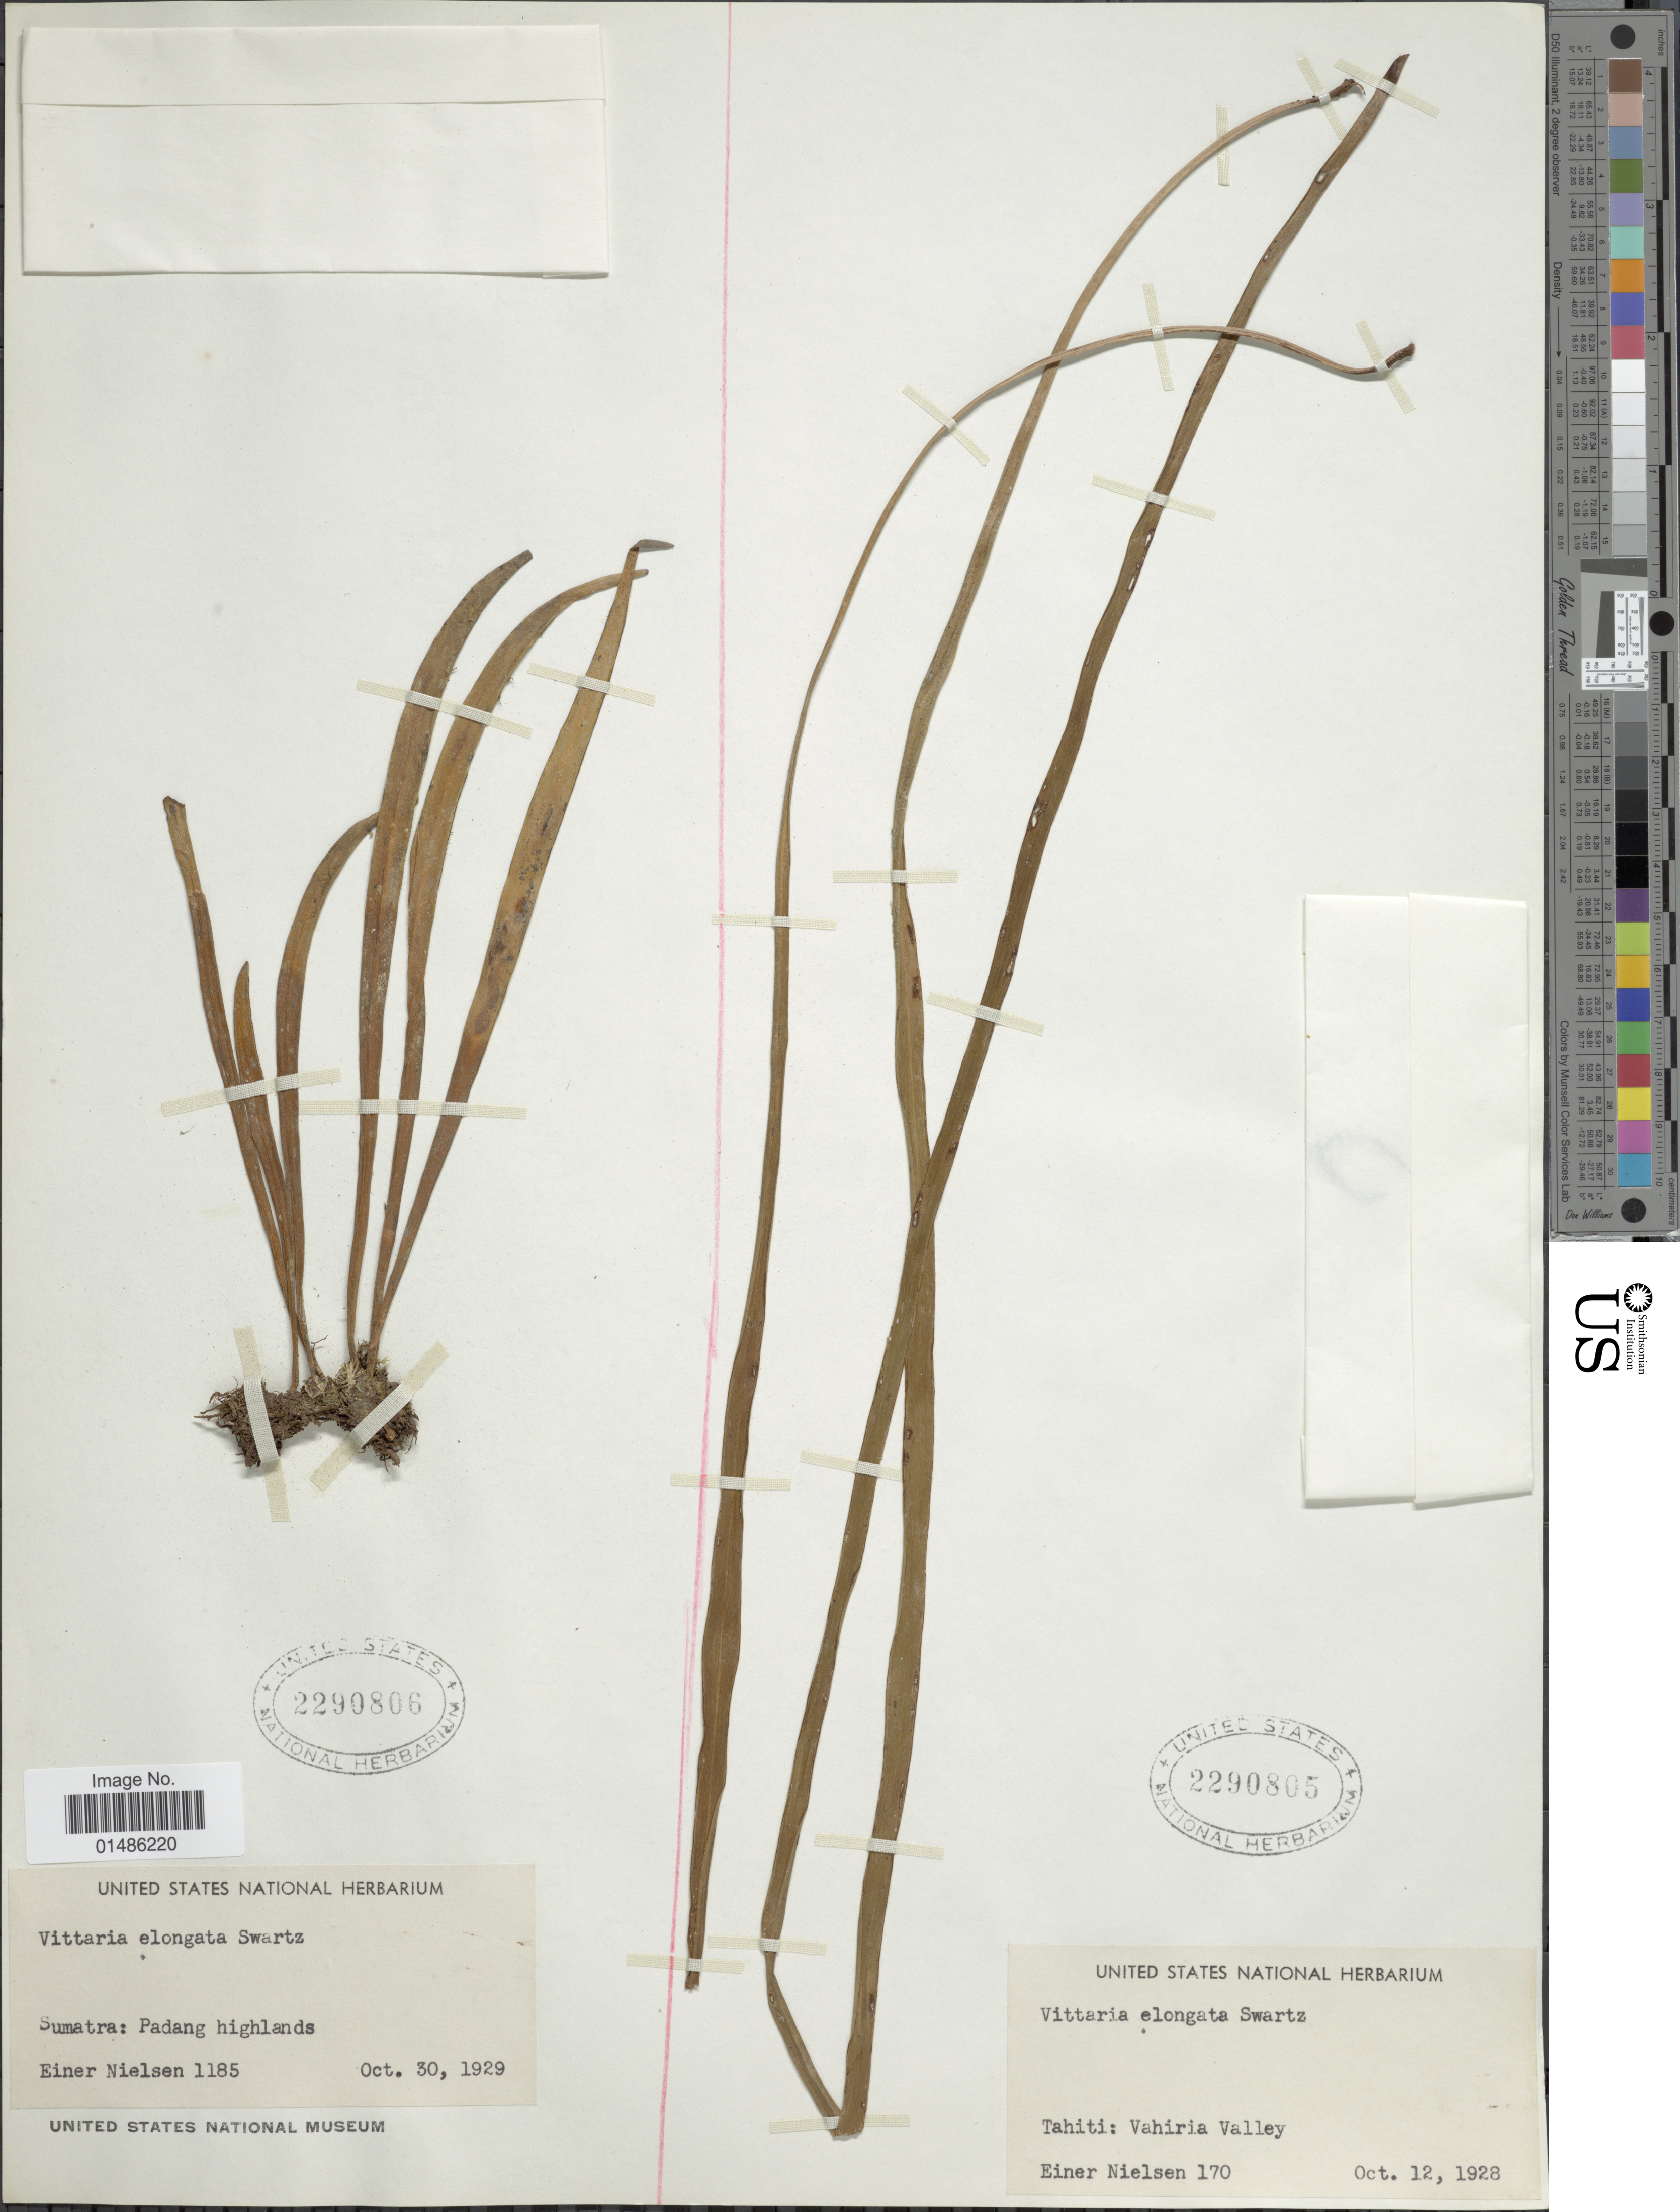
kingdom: Plantae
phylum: Tracheophyta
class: Polypodiopsida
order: Polypodiales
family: Pteridaceae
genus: Haplopteris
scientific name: Haplopteris elongata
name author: (Sw.) Crane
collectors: E. Nielsen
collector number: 1185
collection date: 1929-10-30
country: Indonesia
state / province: Sumatra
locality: Padang highlands.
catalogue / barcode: US 2290806-2